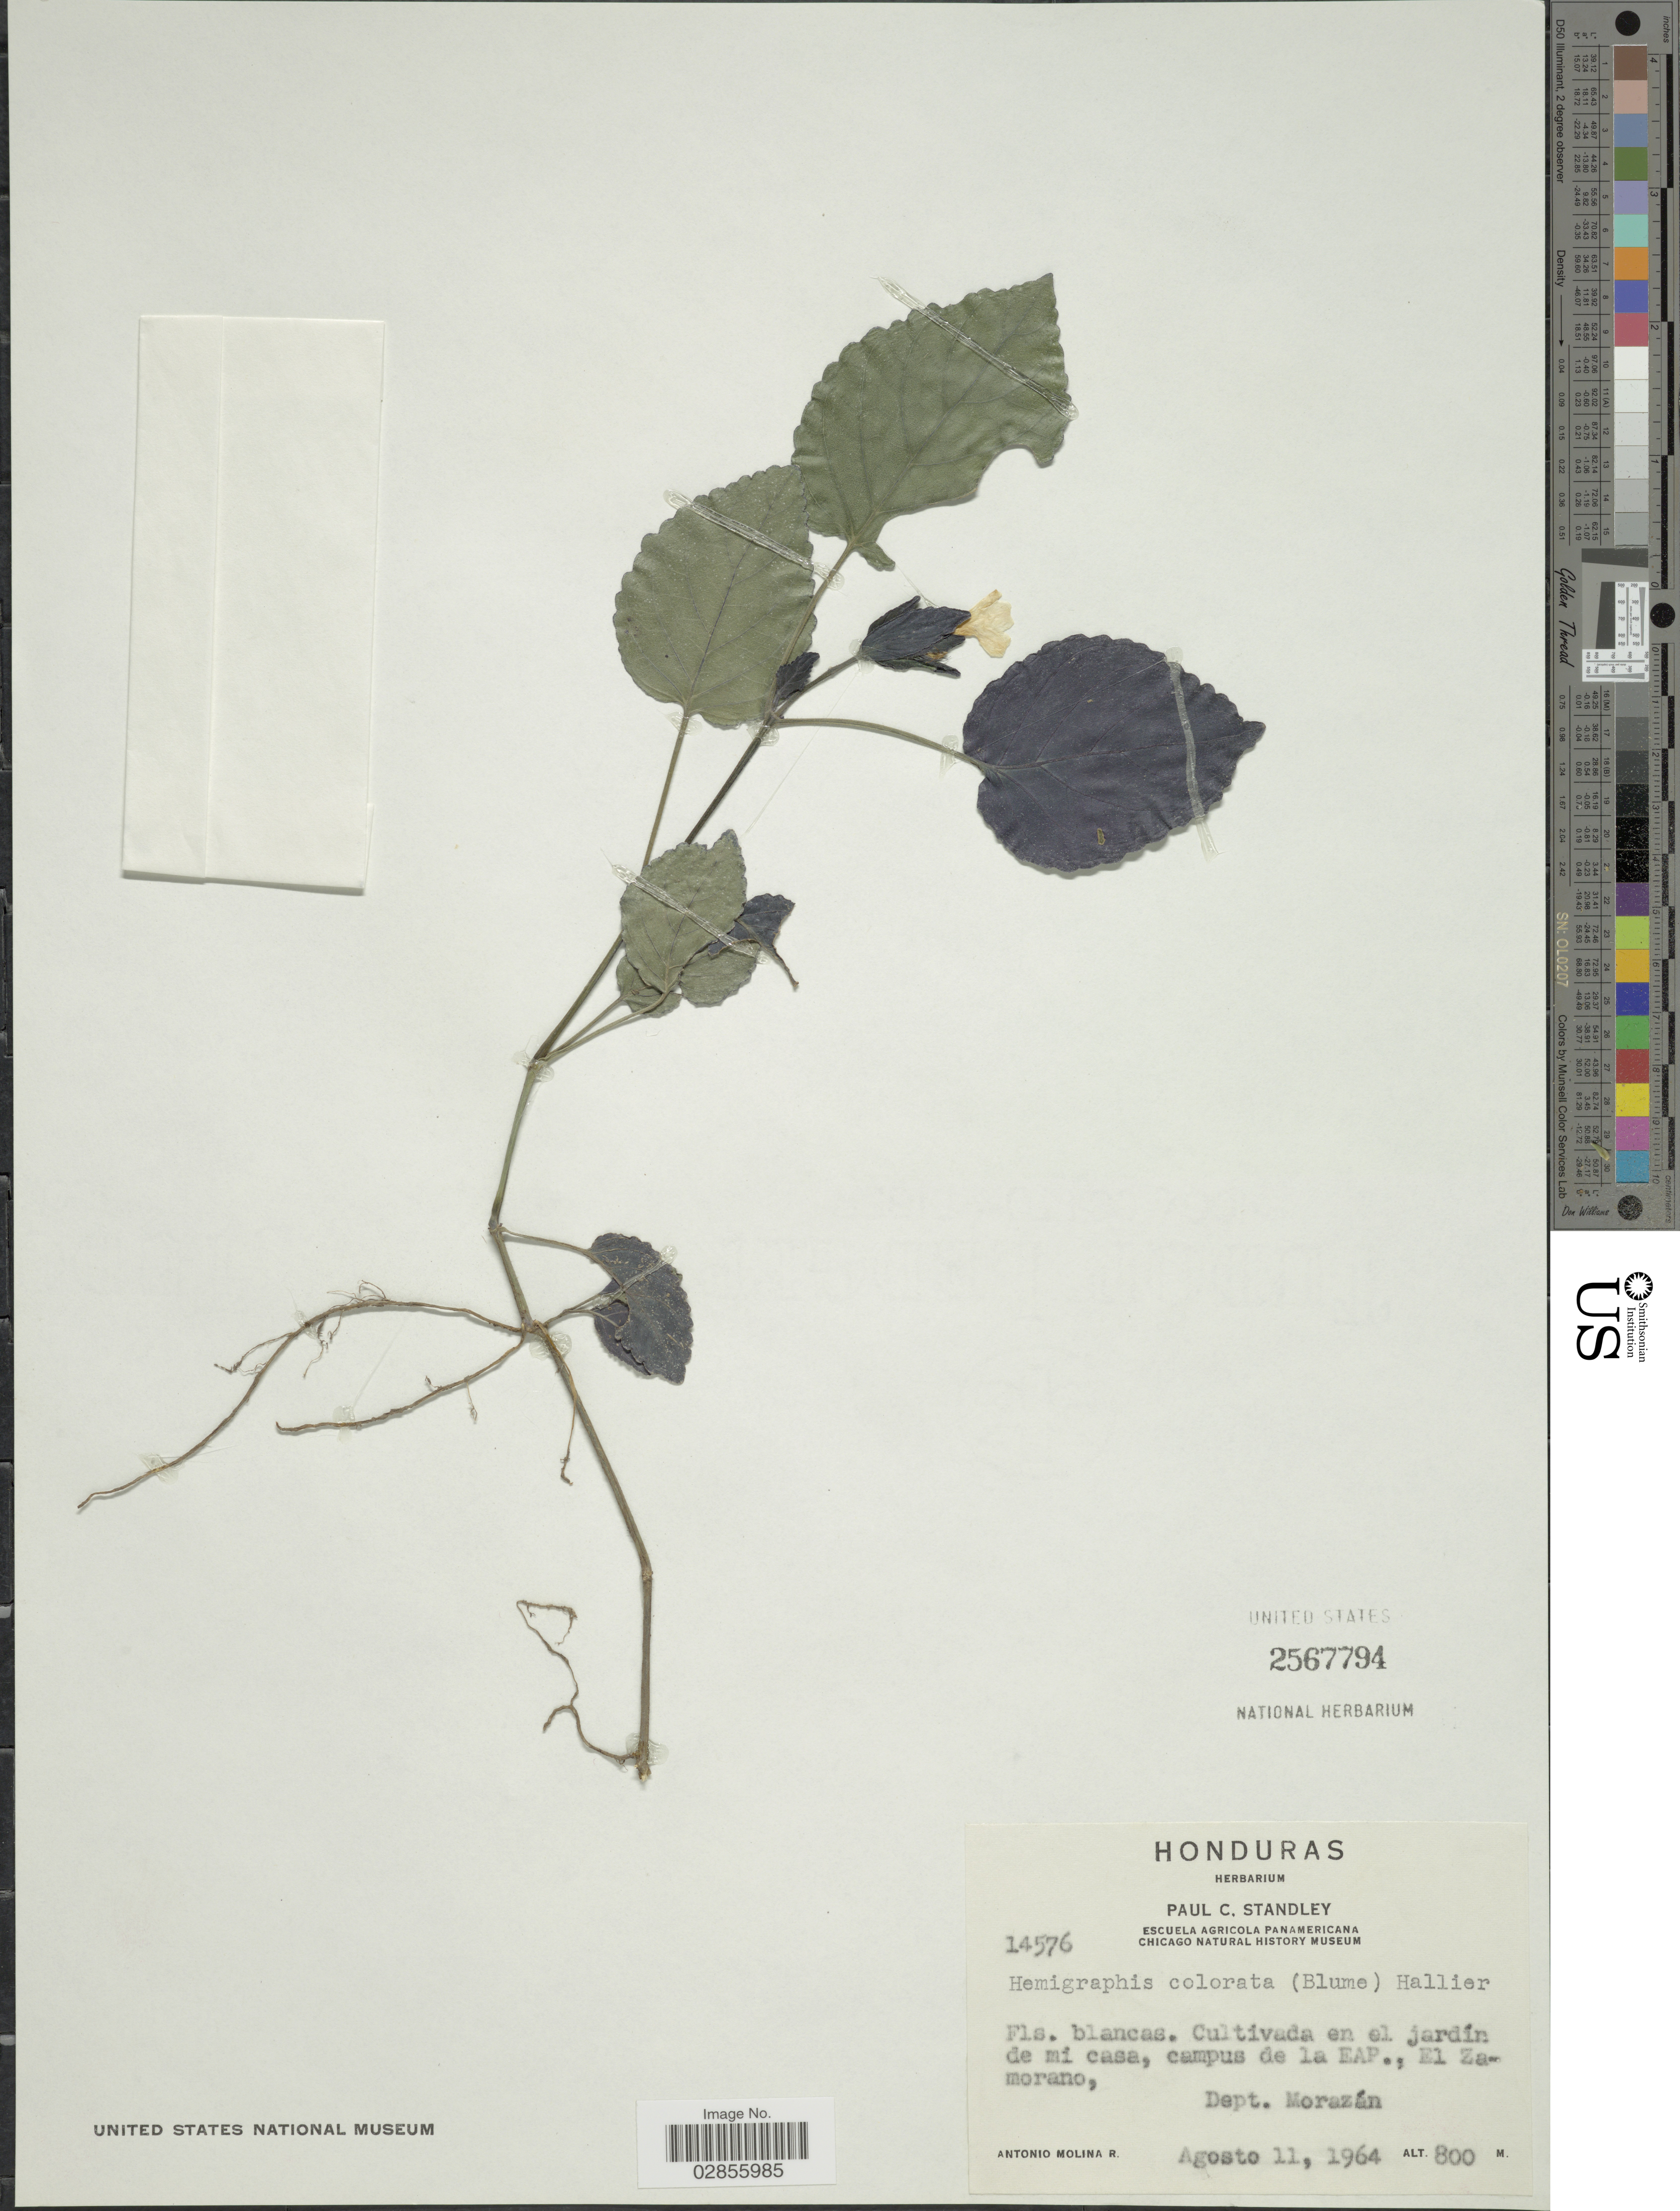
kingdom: Plantae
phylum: Tracheophyta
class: Magnoliopsida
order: Lamiales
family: Acanthaceae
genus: Hemigraphis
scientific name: Hemigraphis alternata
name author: (Burm. f.) T. Anderson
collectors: A. Molina R.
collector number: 14576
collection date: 1964-08-11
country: El Salvador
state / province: Morazan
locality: En el jardín de mi casa, campus de la EAP., El Zamorano. Dept. Morazán.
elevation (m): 800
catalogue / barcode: US 2567794